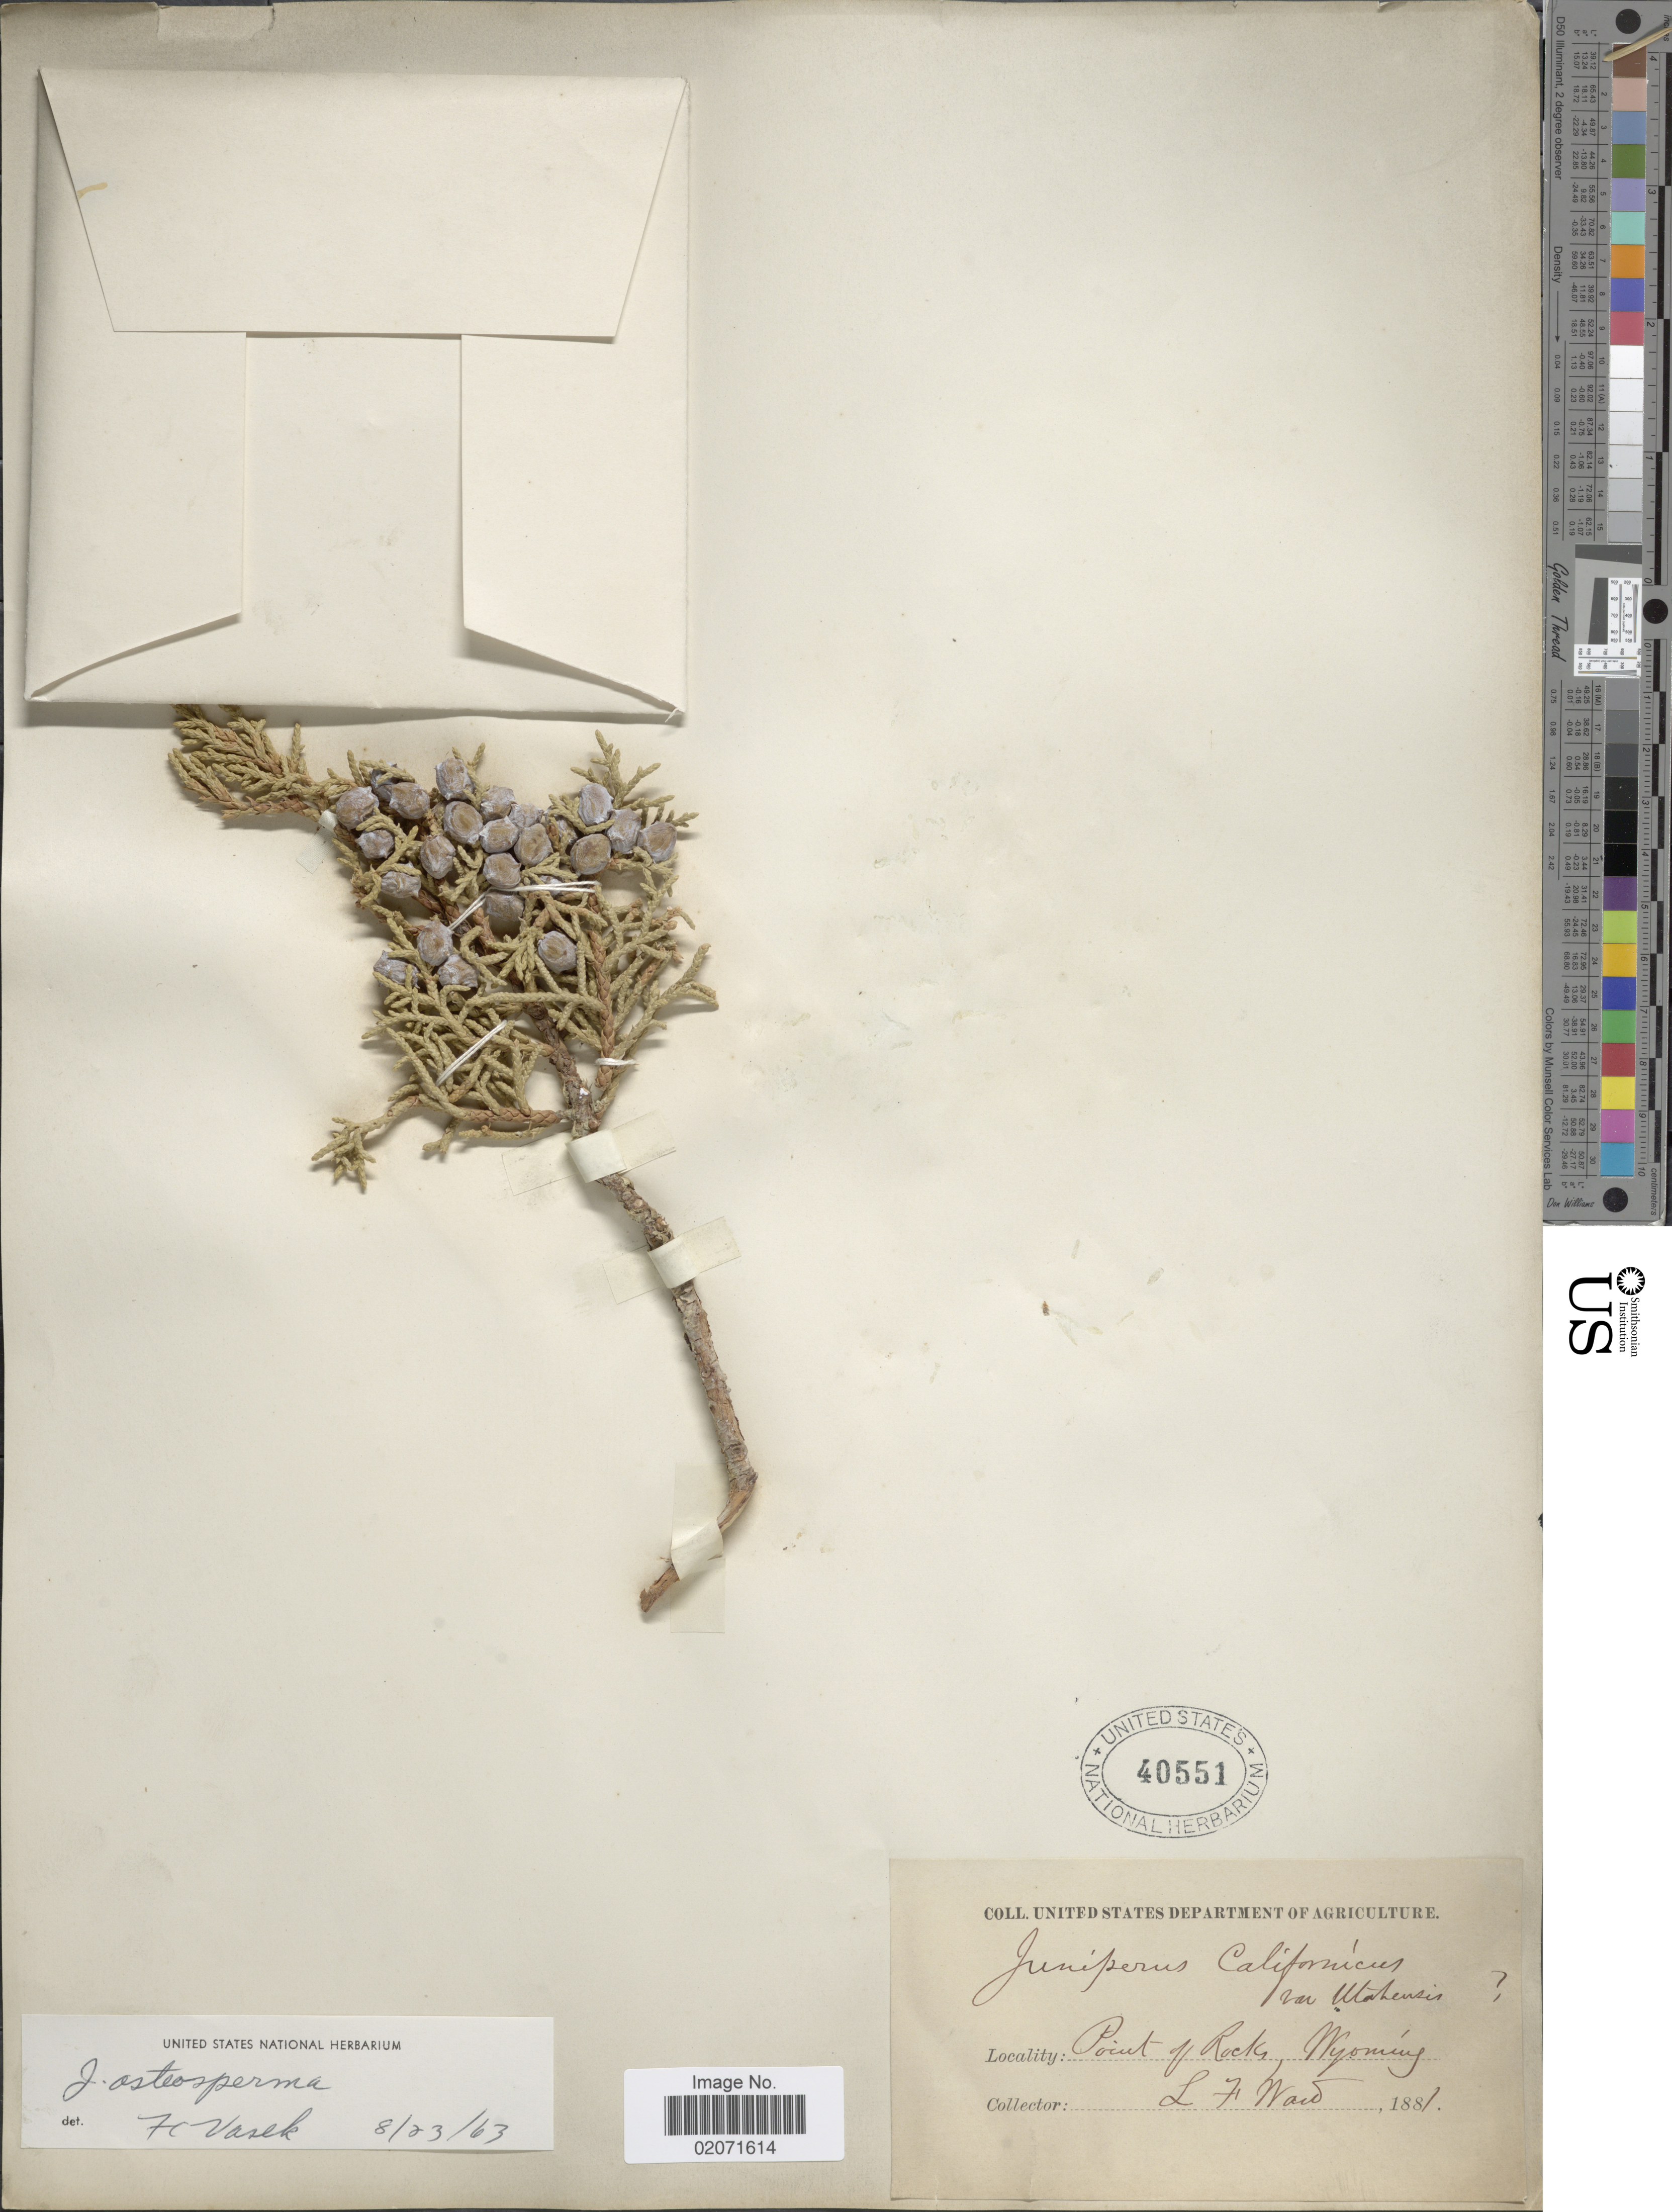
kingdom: Plantae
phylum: Tracheophyta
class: Pinopsida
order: Pinales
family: Cupressaceae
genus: Juniperus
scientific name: Juniperus osteosperma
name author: (Torr.) Little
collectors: L. Ward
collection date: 1881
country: United States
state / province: Wyoming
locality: Point of Rocks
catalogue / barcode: US 40551